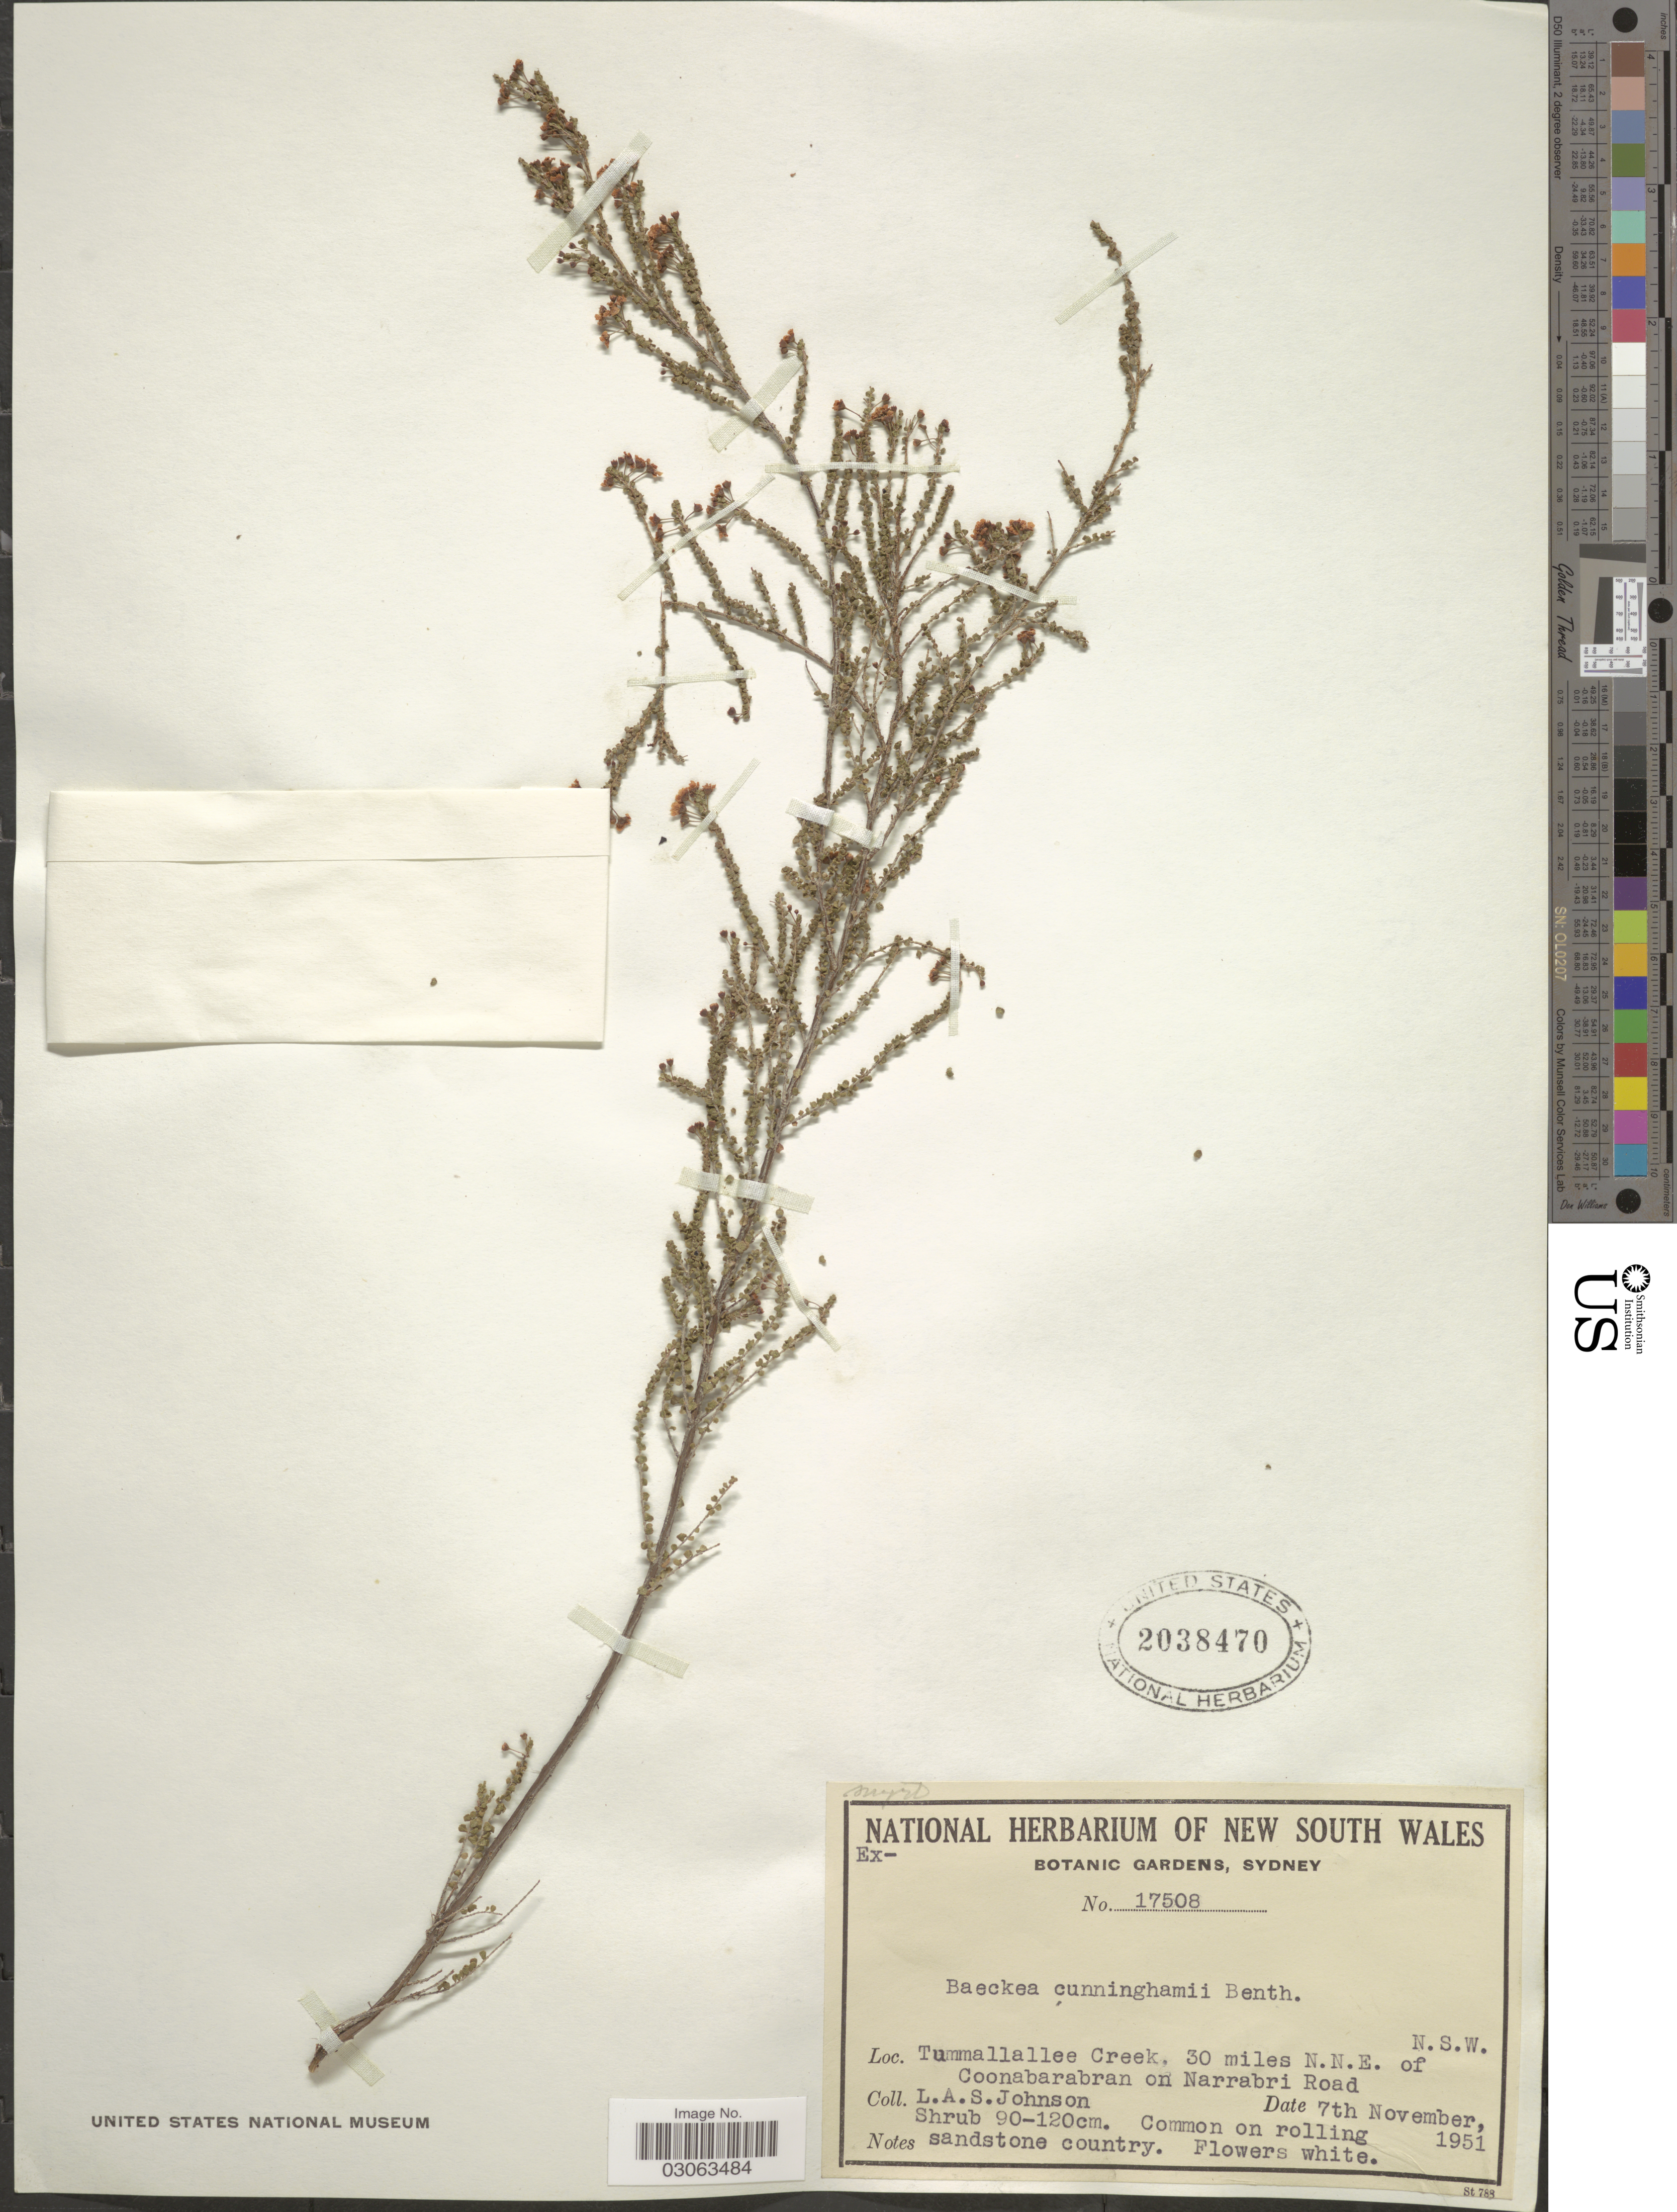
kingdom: Plantae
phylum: Tracheophyta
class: Magnoliopsida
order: Myrtales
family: Myrtaceae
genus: Sannantha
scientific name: Sannantha cunninghamii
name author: (Schauer) P.G. Wilson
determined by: Strong, Mark T., (BOT), Smithsonian Institution - National Museum of Natural History (UNITED STATES)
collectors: L. Johnson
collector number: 17508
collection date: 1951-11-07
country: Australia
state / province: New South Wales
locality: Tummallalee Creek, 30 miles N. N. E. of Coonabarabran on Narrabri Road. N. S. W.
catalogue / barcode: US 2038470